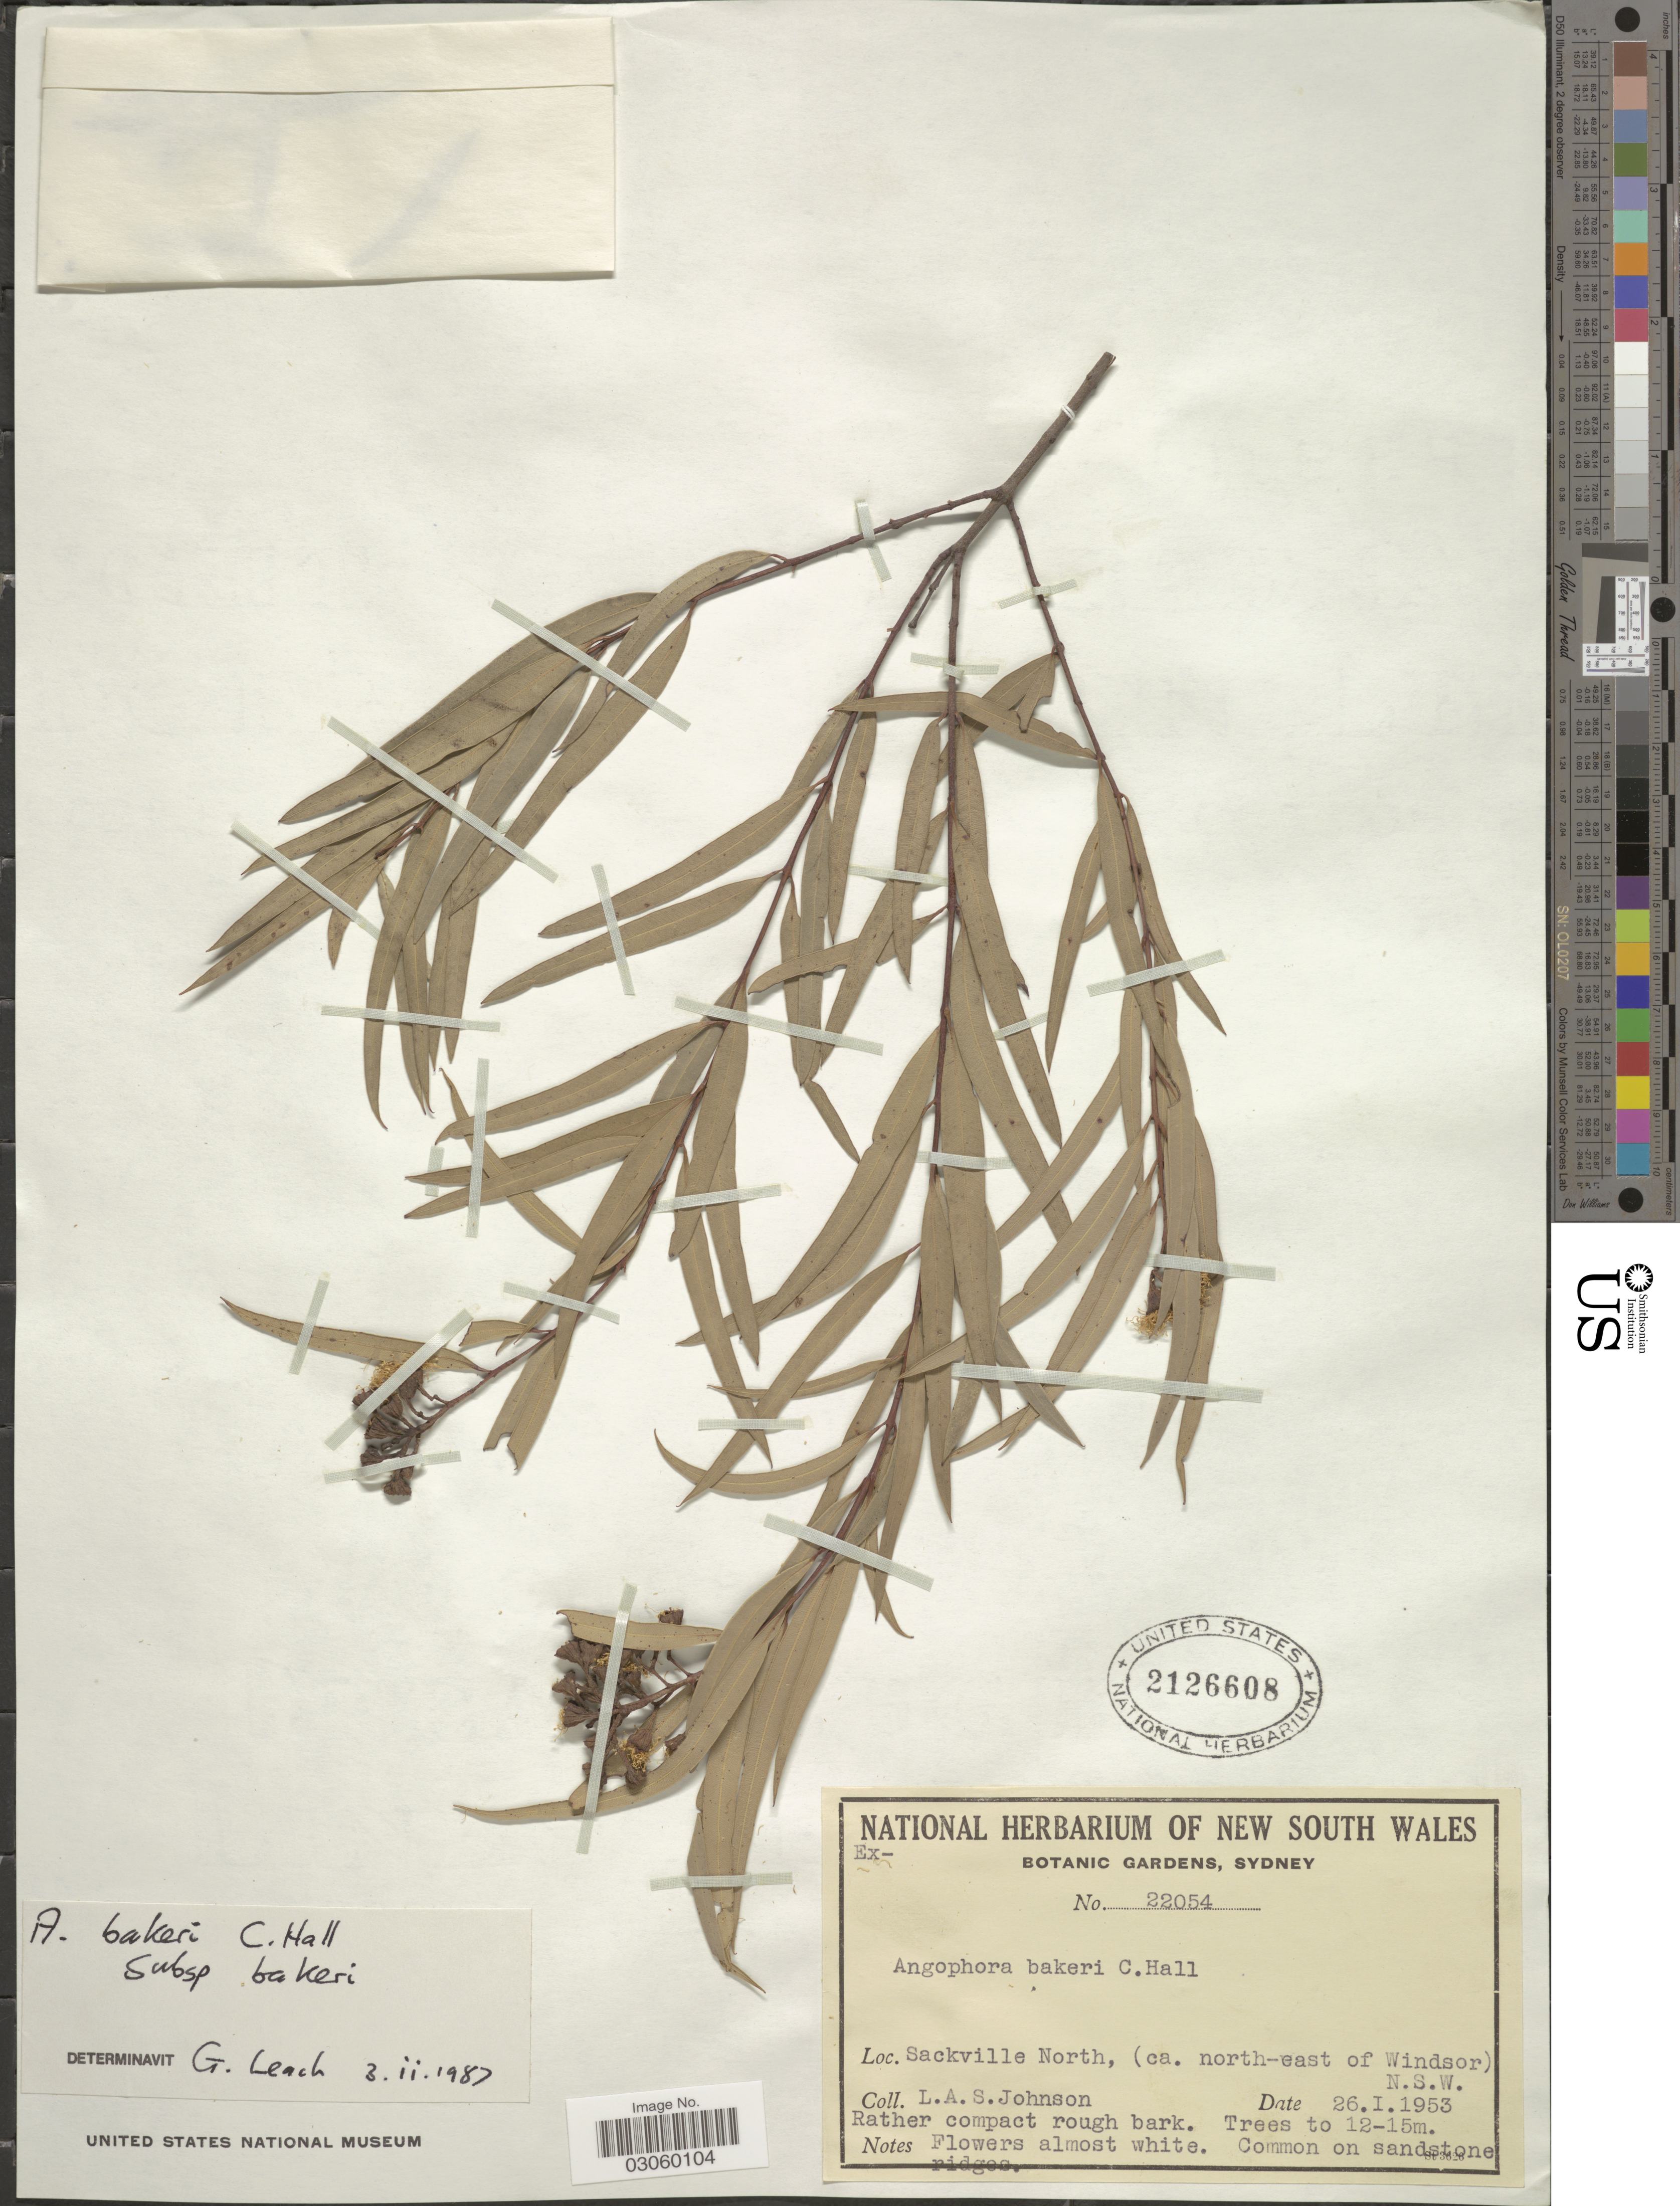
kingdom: Plantae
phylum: Tracheophyta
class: Magnoliopsida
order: Myrtales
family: Myrtaceae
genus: Angophora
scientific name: Angophora bakeri subsp. bakeri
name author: E.C. Hall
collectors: L. A. S. Johnson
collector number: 22054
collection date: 1953-01-26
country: Australia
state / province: New South Wales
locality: Sackville North, (ca. north-east of Windsor).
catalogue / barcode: US 2126608